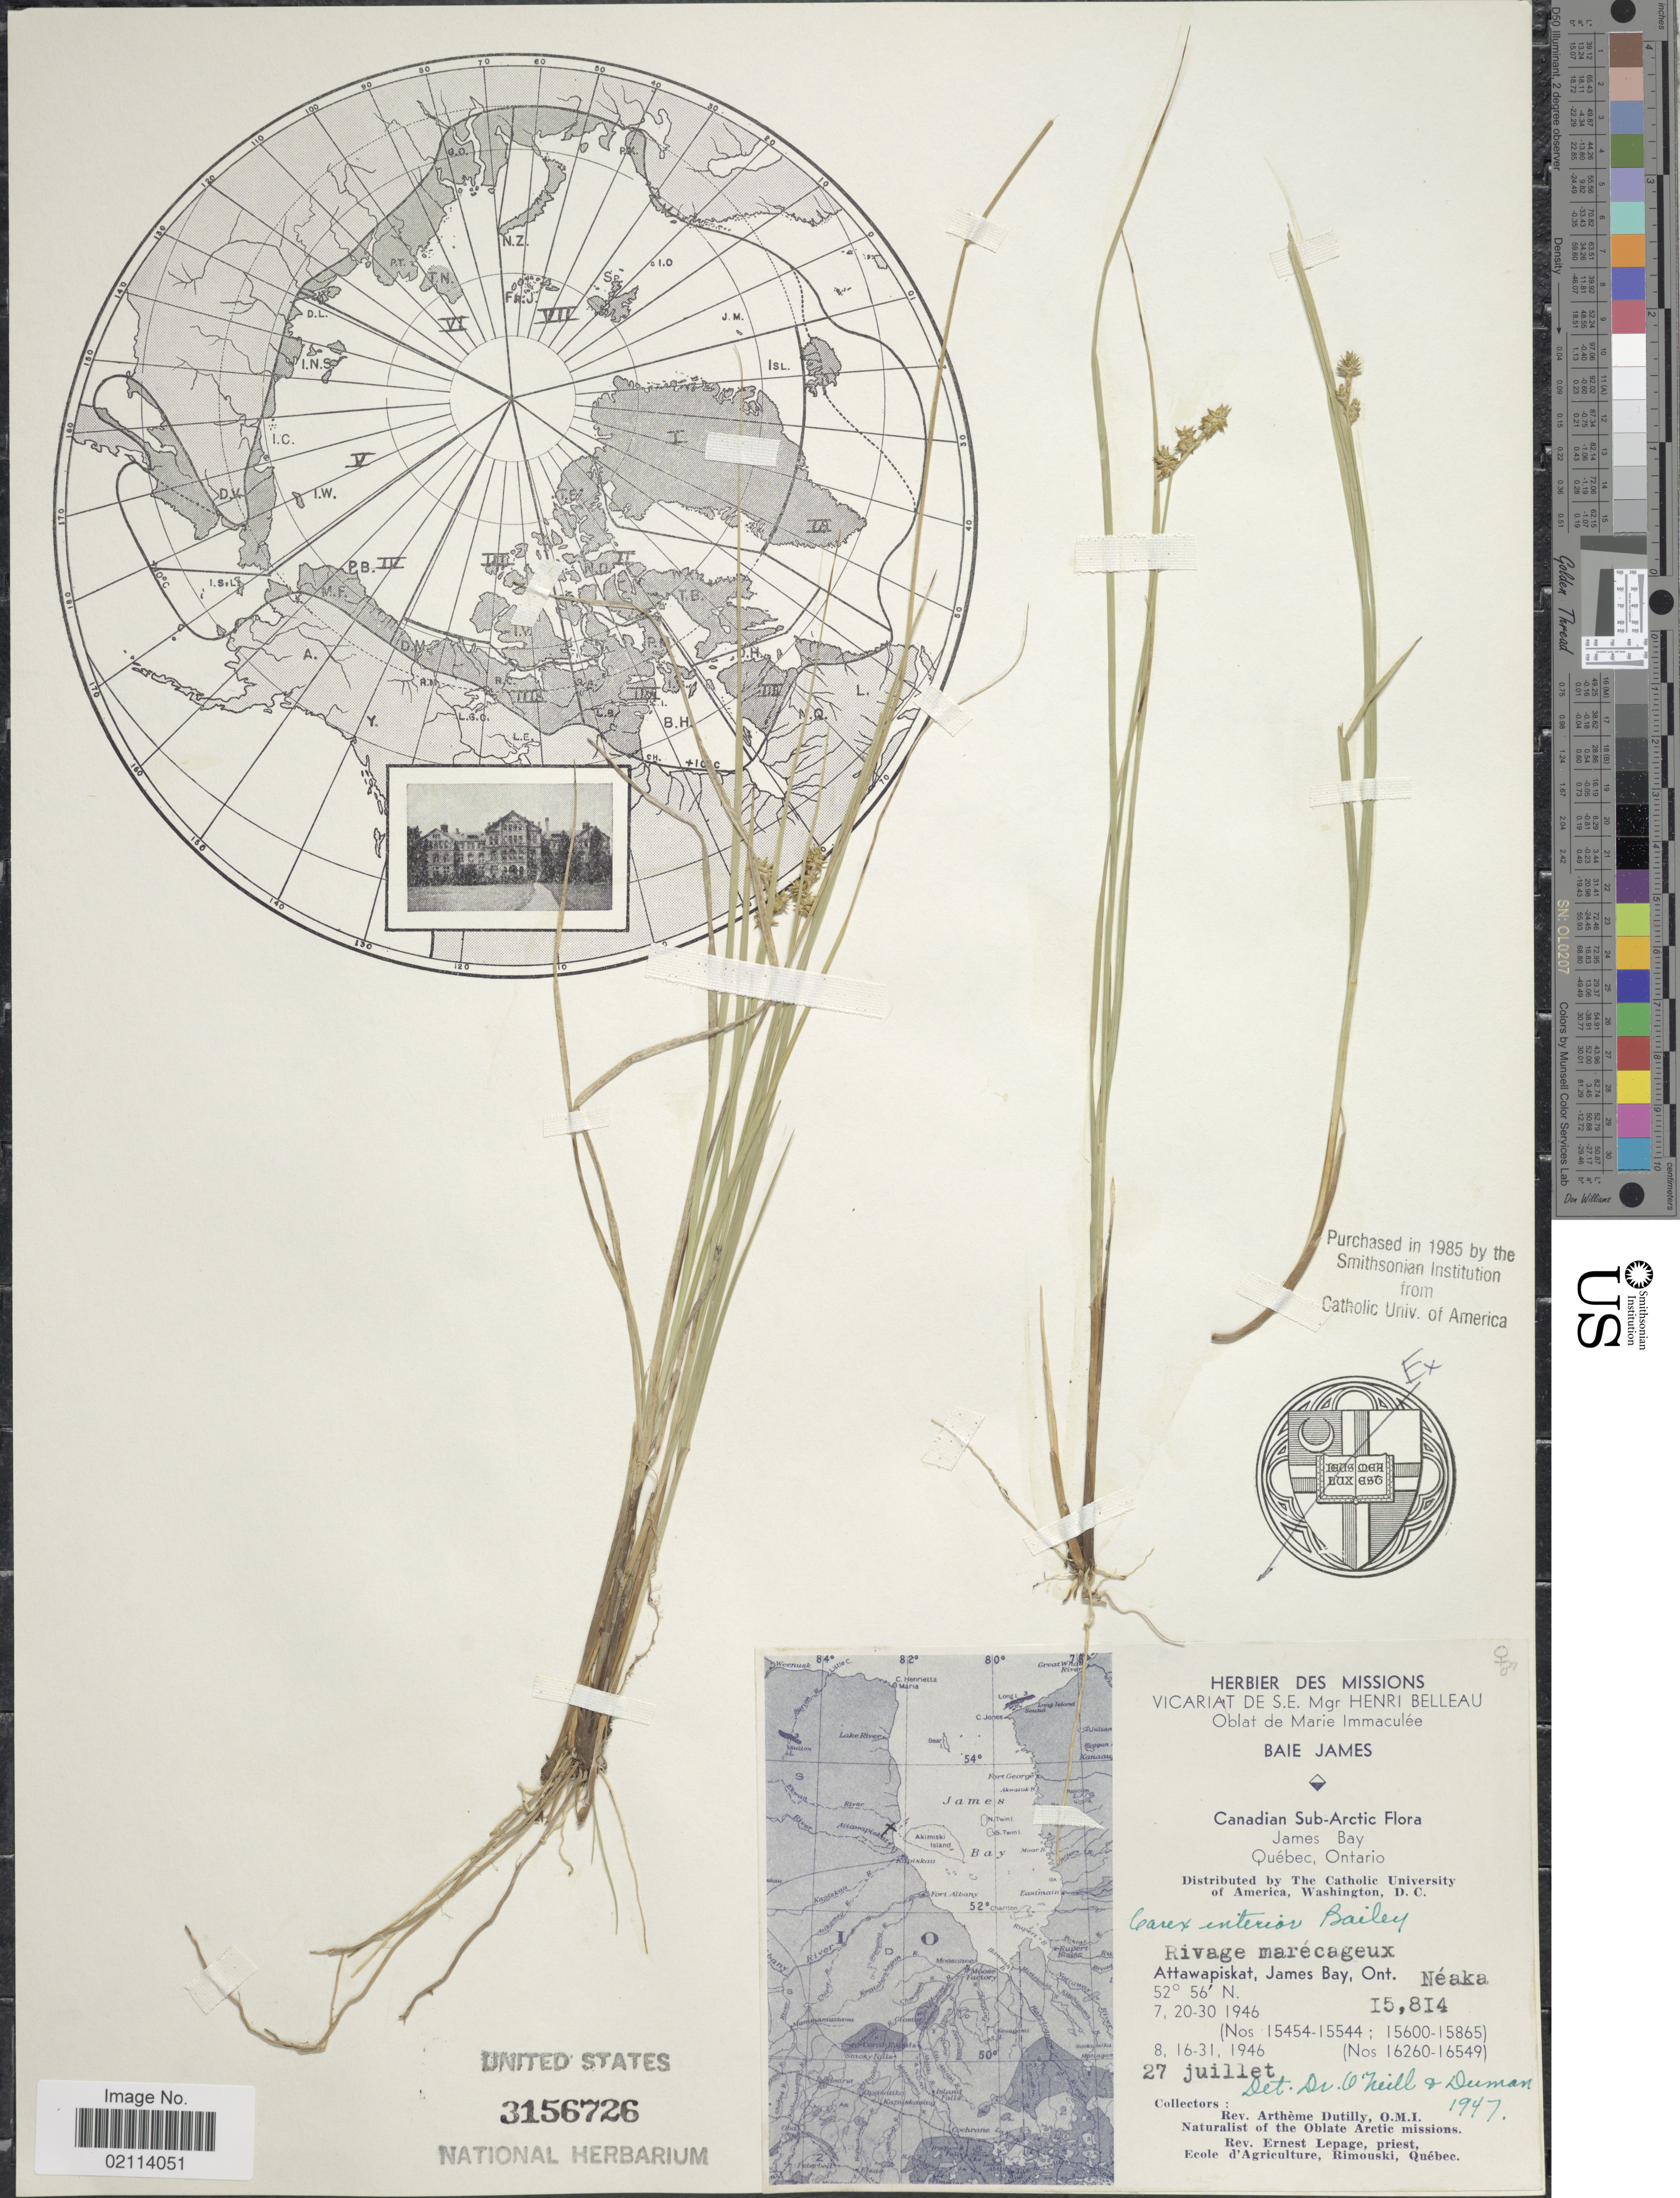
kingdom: Plantae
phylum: Tracheophyta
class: Liliopsida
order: Poales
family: Cyperaceae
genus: Carex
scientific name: Carex interior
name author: L.H. Bailey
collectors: A. Dutilly & E. Lepage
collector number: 15814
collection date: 1946-07-27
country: Canada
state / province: Ontario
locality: Canadian Sub-Arctic, James Bay, Rivage marecageux, Attawapiskat, Neaka.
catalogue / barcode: US 3156726